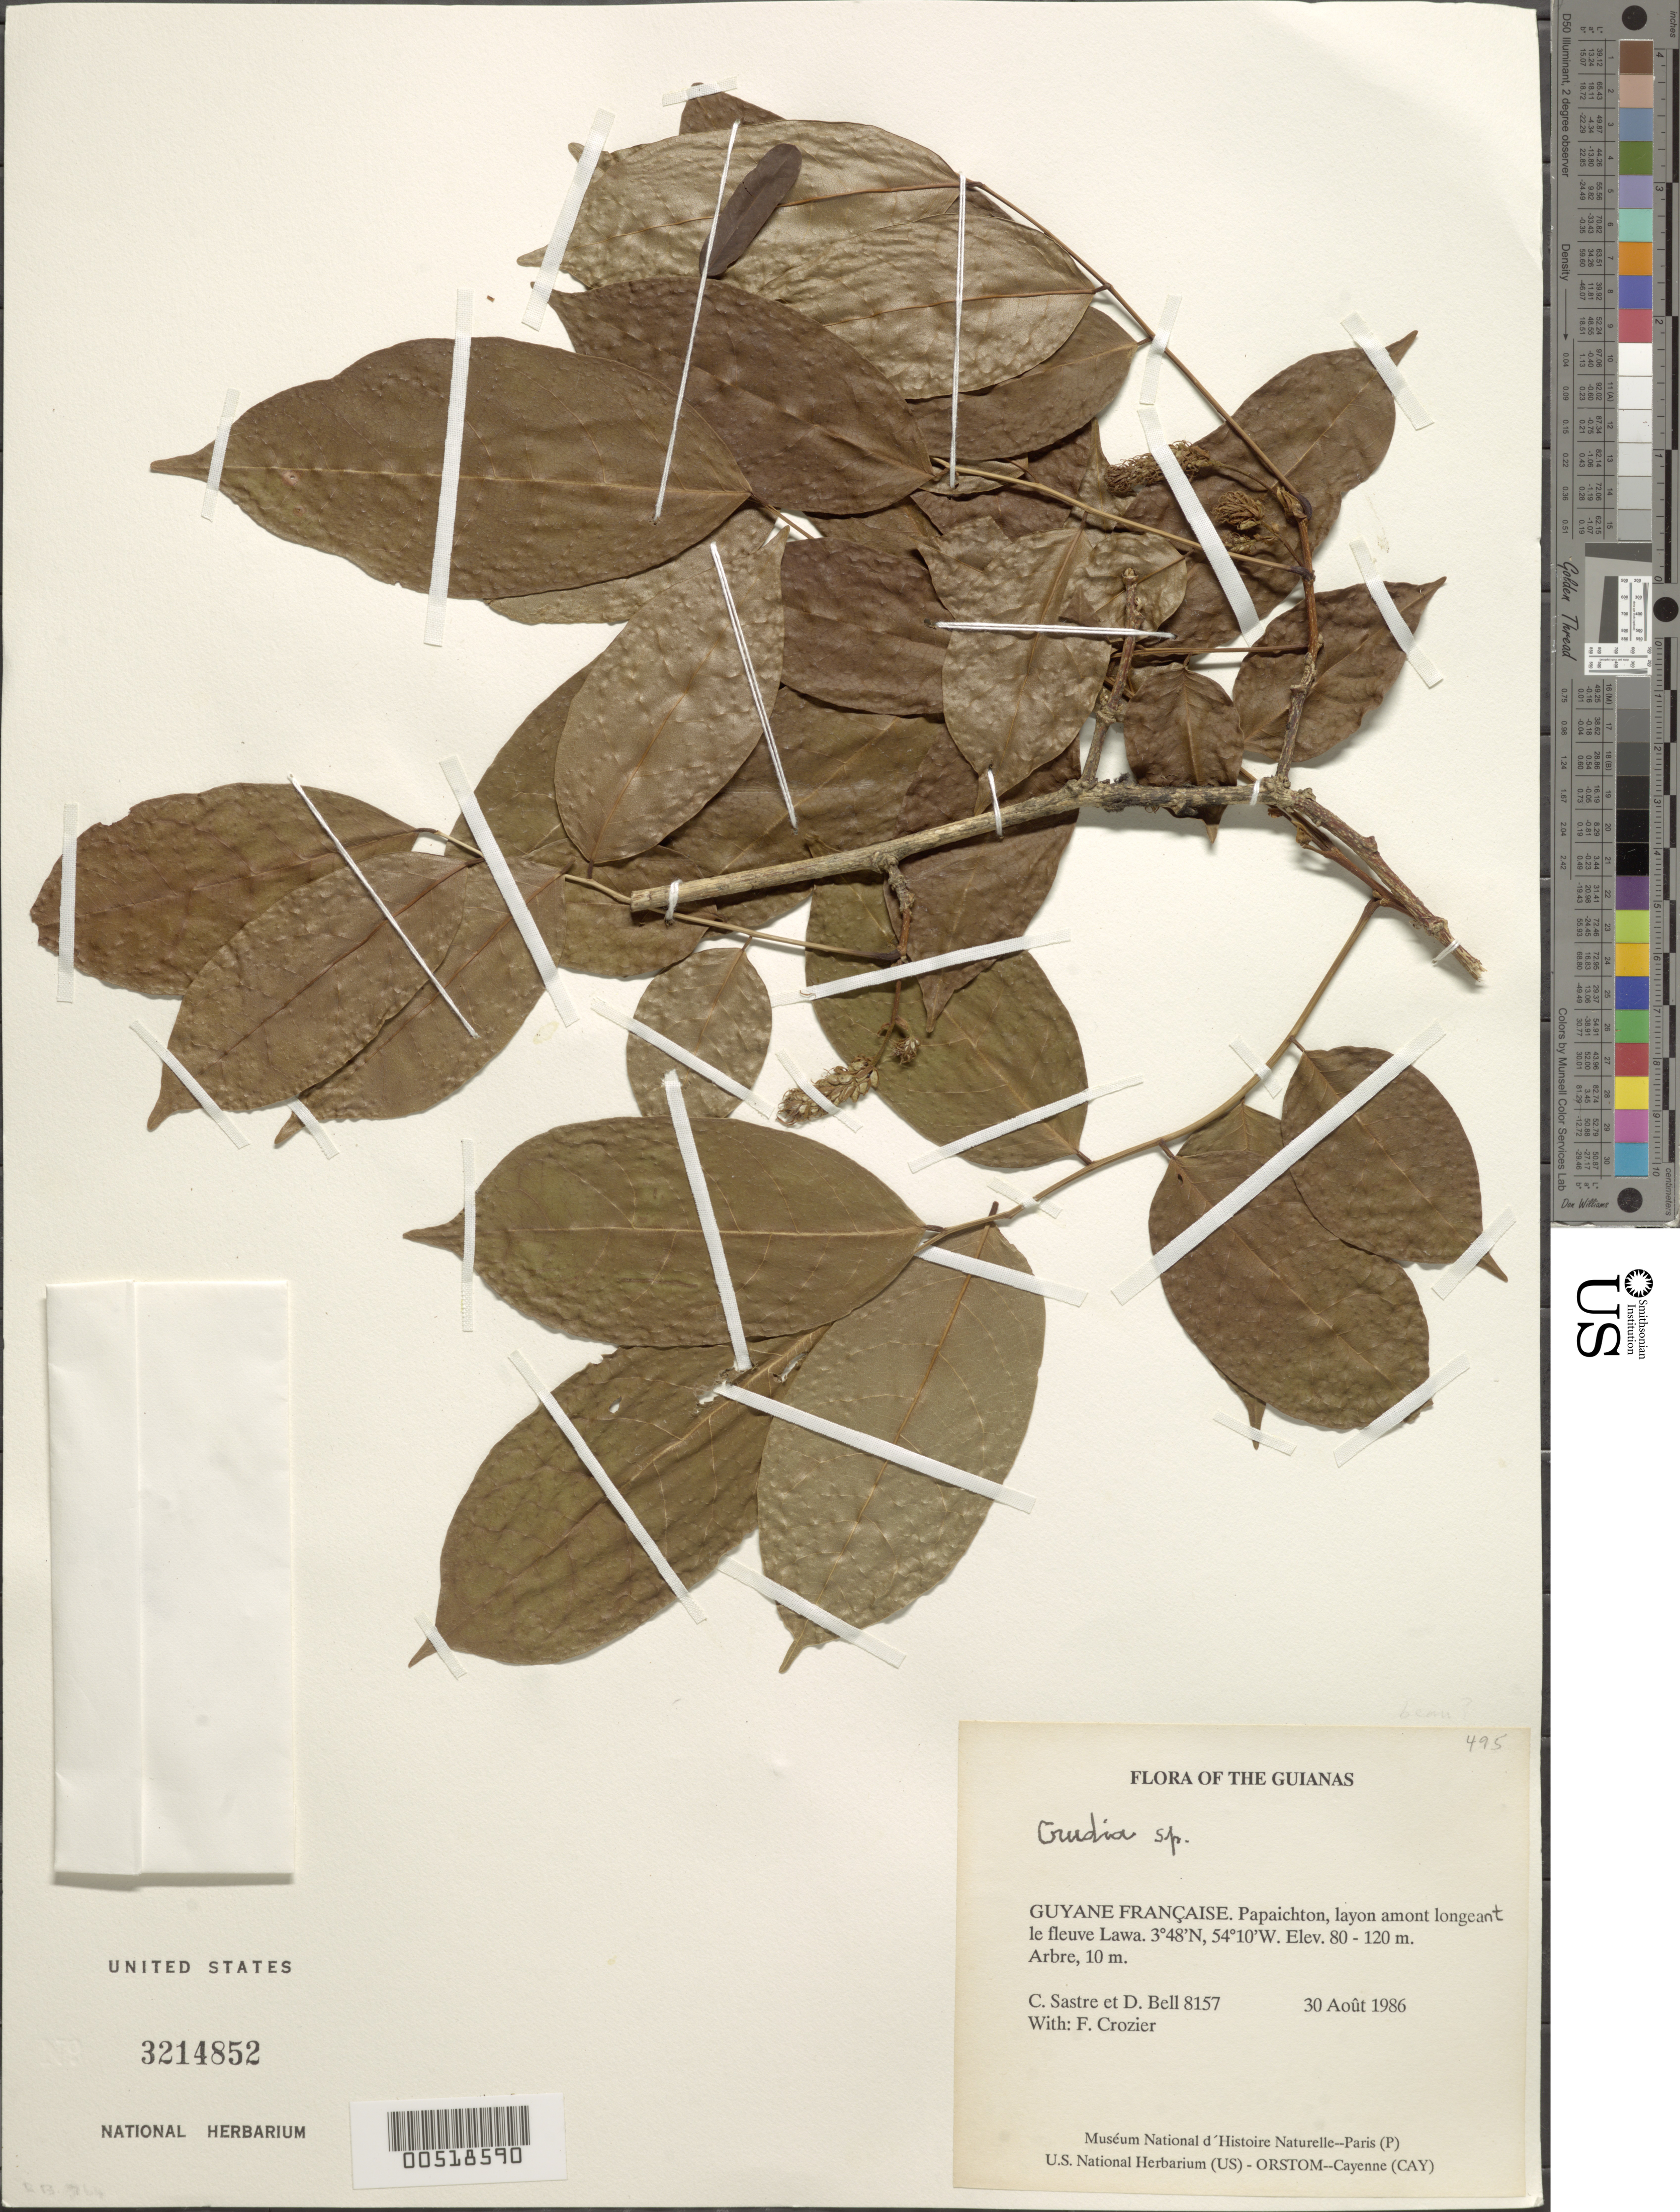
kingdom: Plantae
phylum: Tracheophyta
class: Magnoliopsida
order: Fabales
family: Fabaceae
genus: Crudia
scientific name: Crudia sp.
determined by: Barneby, Rupert C., (NY)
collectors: C. H. L. Sastre, D. A. Bell & F. Crozier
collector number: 8157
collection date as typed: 30 August 1986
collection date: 1986-08-30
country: French Guiana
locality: Papaichton, layon amont longeant le fleuve Lawa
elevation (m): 80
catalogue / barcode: US 3214852